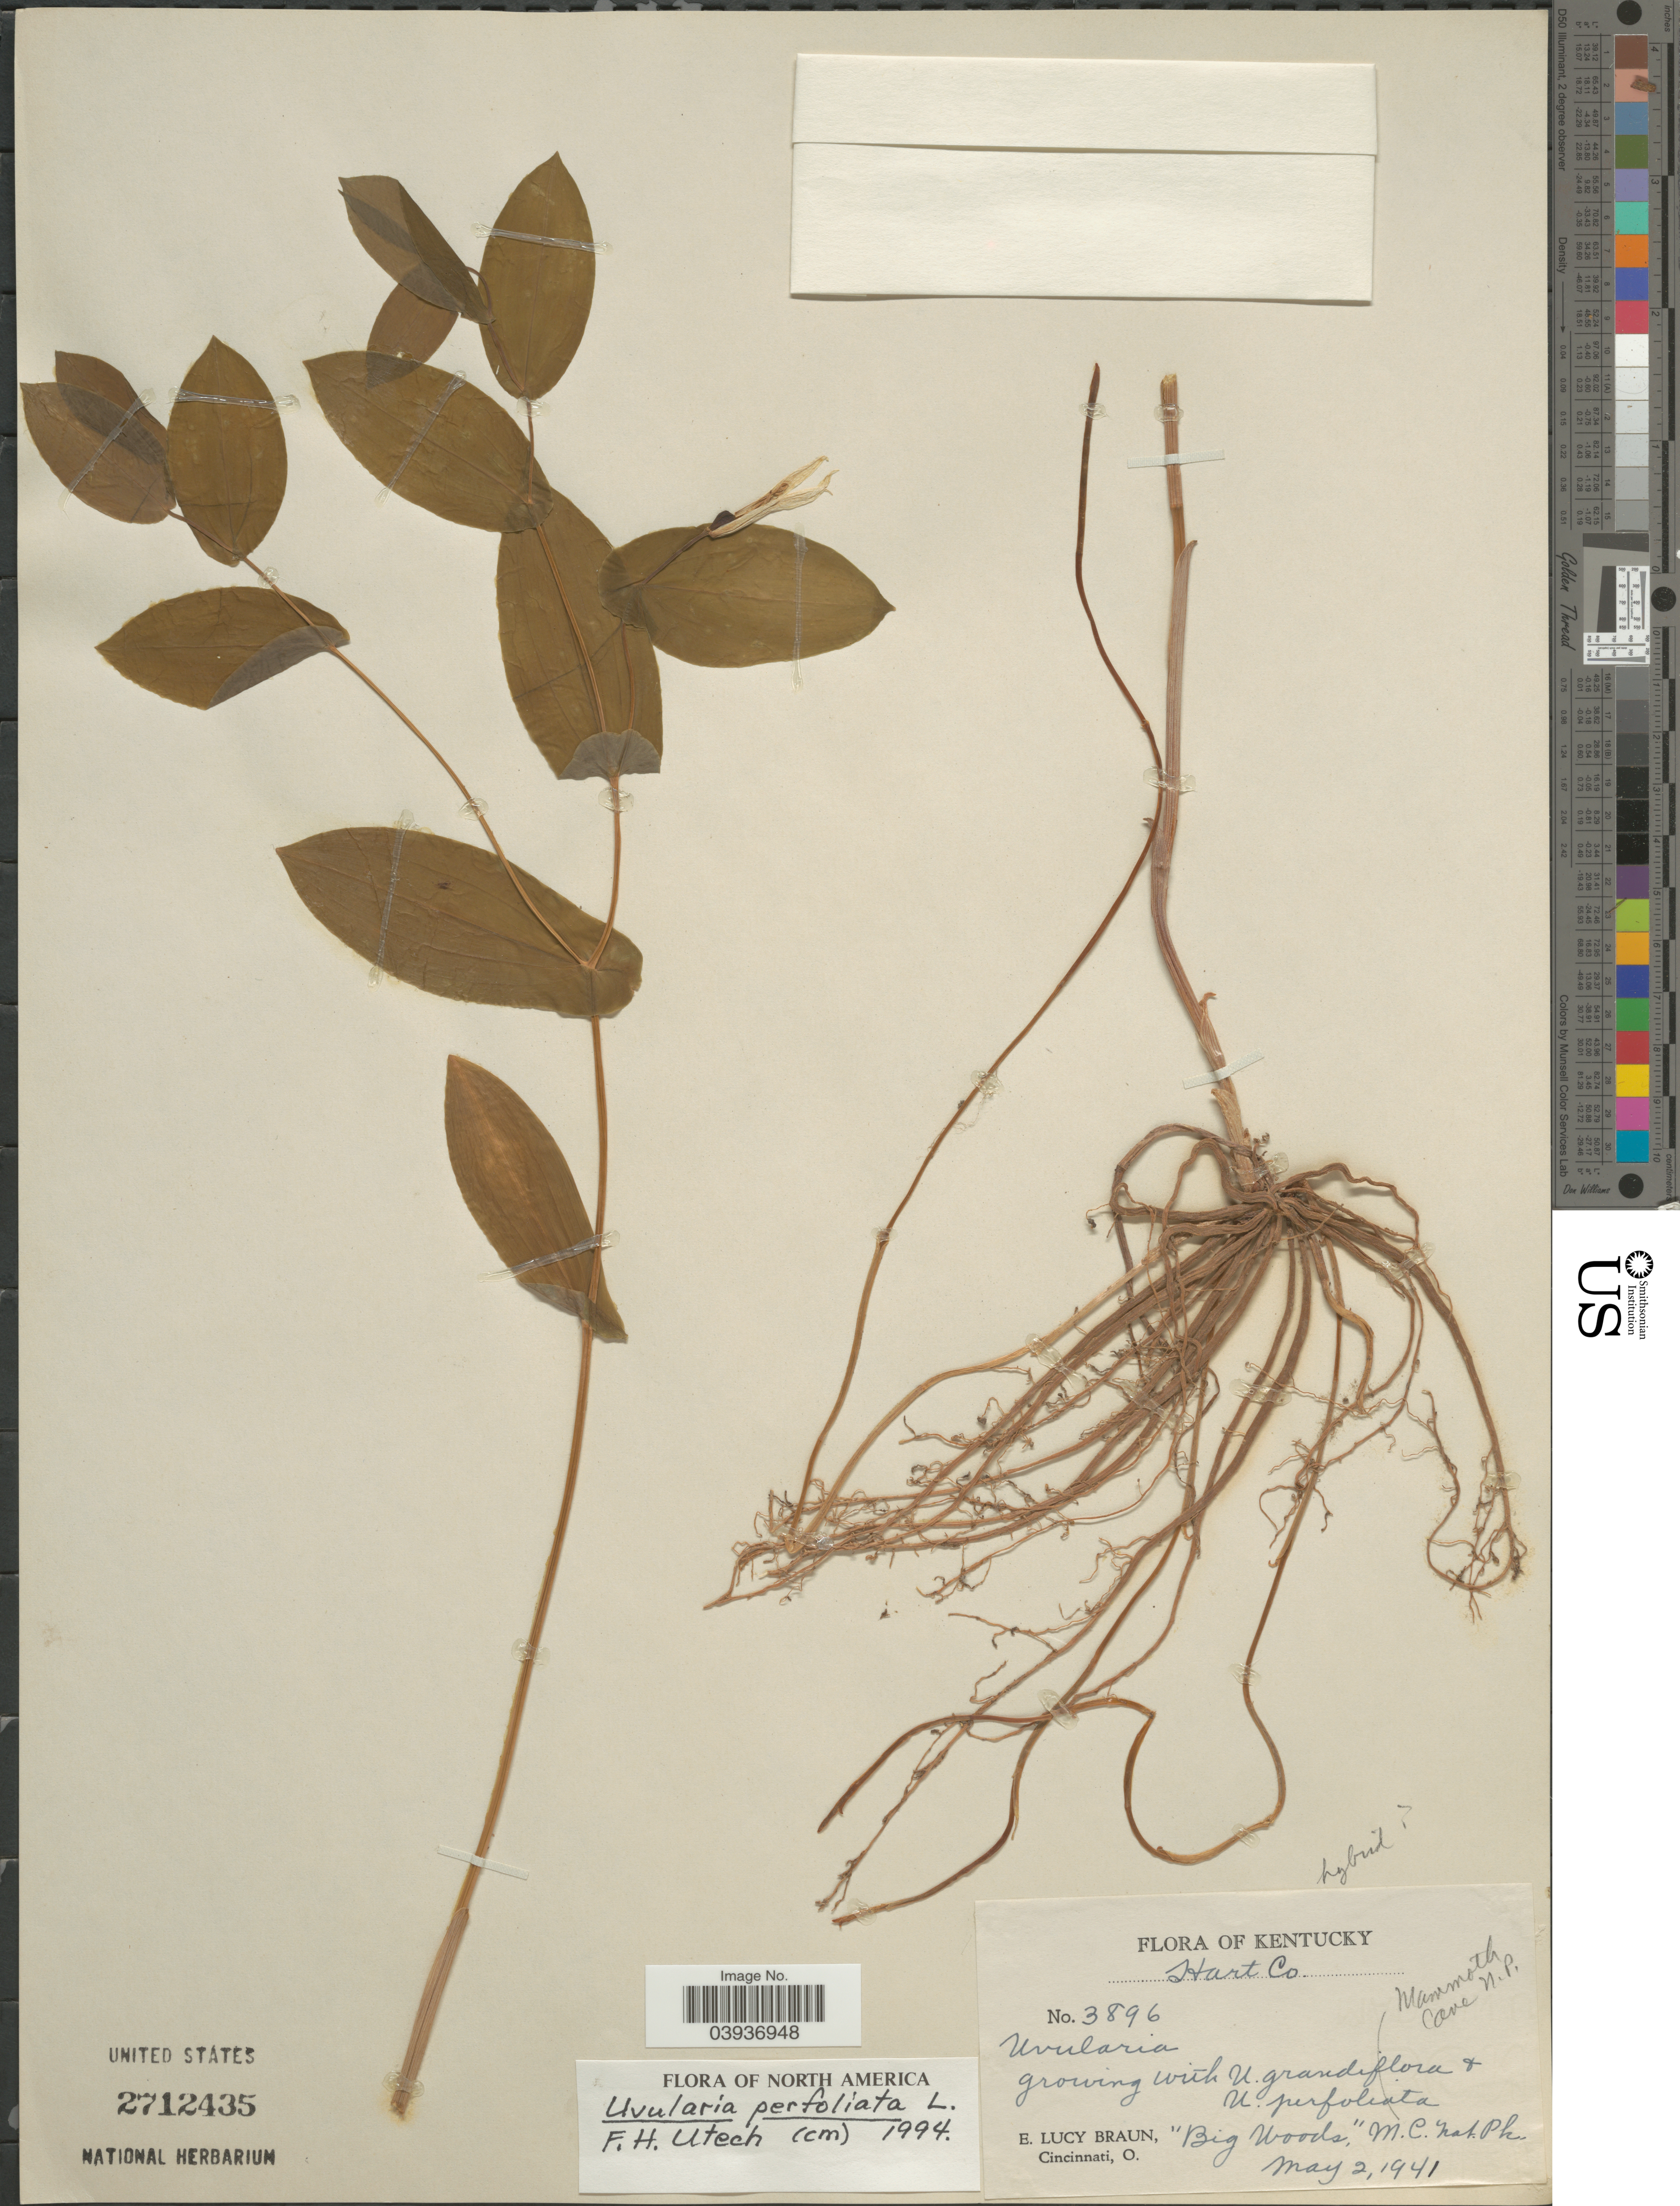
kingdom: Plantae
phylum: Tracheophyta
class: Liliopsida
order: Liliales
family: Colchicaceae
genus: Uvularia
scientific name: Uvularia perfoliata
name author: L.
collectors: E. L. Braun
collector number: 3896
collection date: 1941-05-02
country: United States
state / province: Kentucky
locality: Hart Co. "Big Woods," Mammoth Cave Nat. Park.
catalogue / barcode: US 2712435